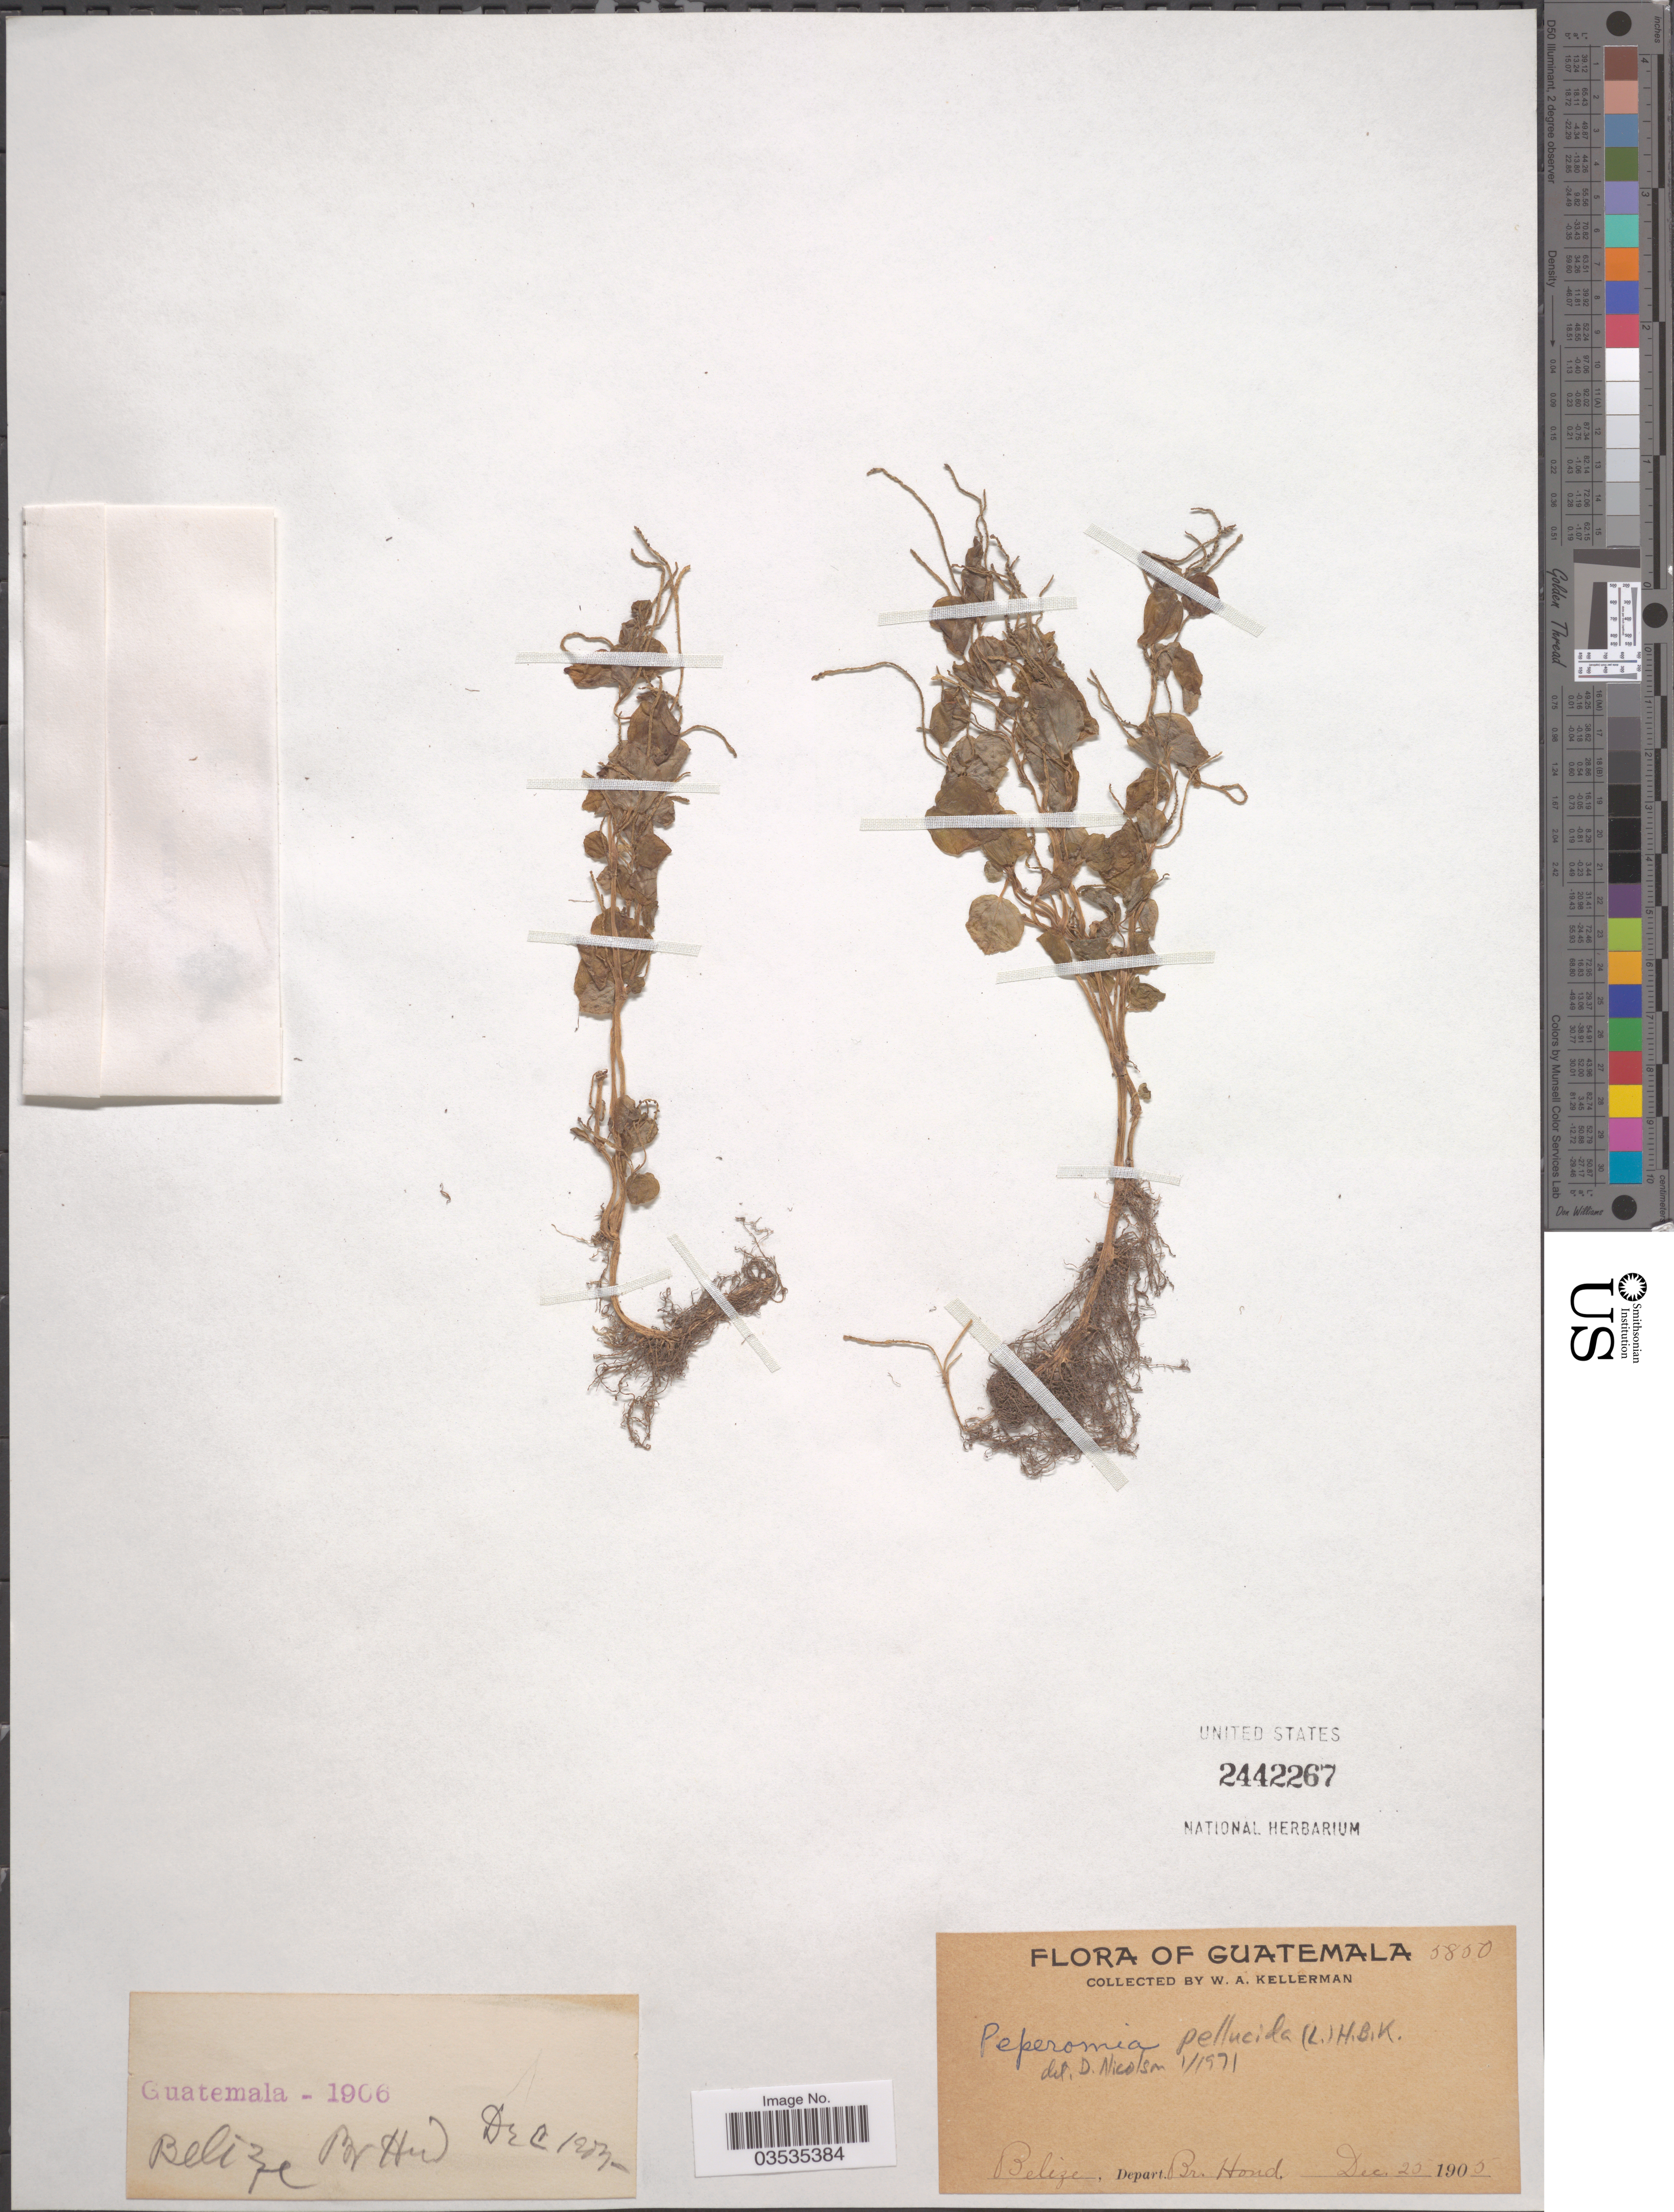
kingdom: Plantae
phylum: Tracheophyta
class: Magnoliopsida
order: Piperales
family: Piperaceae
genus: Peperomia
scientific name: Peperomia pellucida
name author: (L.) Kunth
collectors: W. Kellerman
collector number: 5850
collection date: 1905-12-25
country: Belize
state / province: Belize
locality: Depart. Br. Hond.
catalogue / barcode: US 2442267